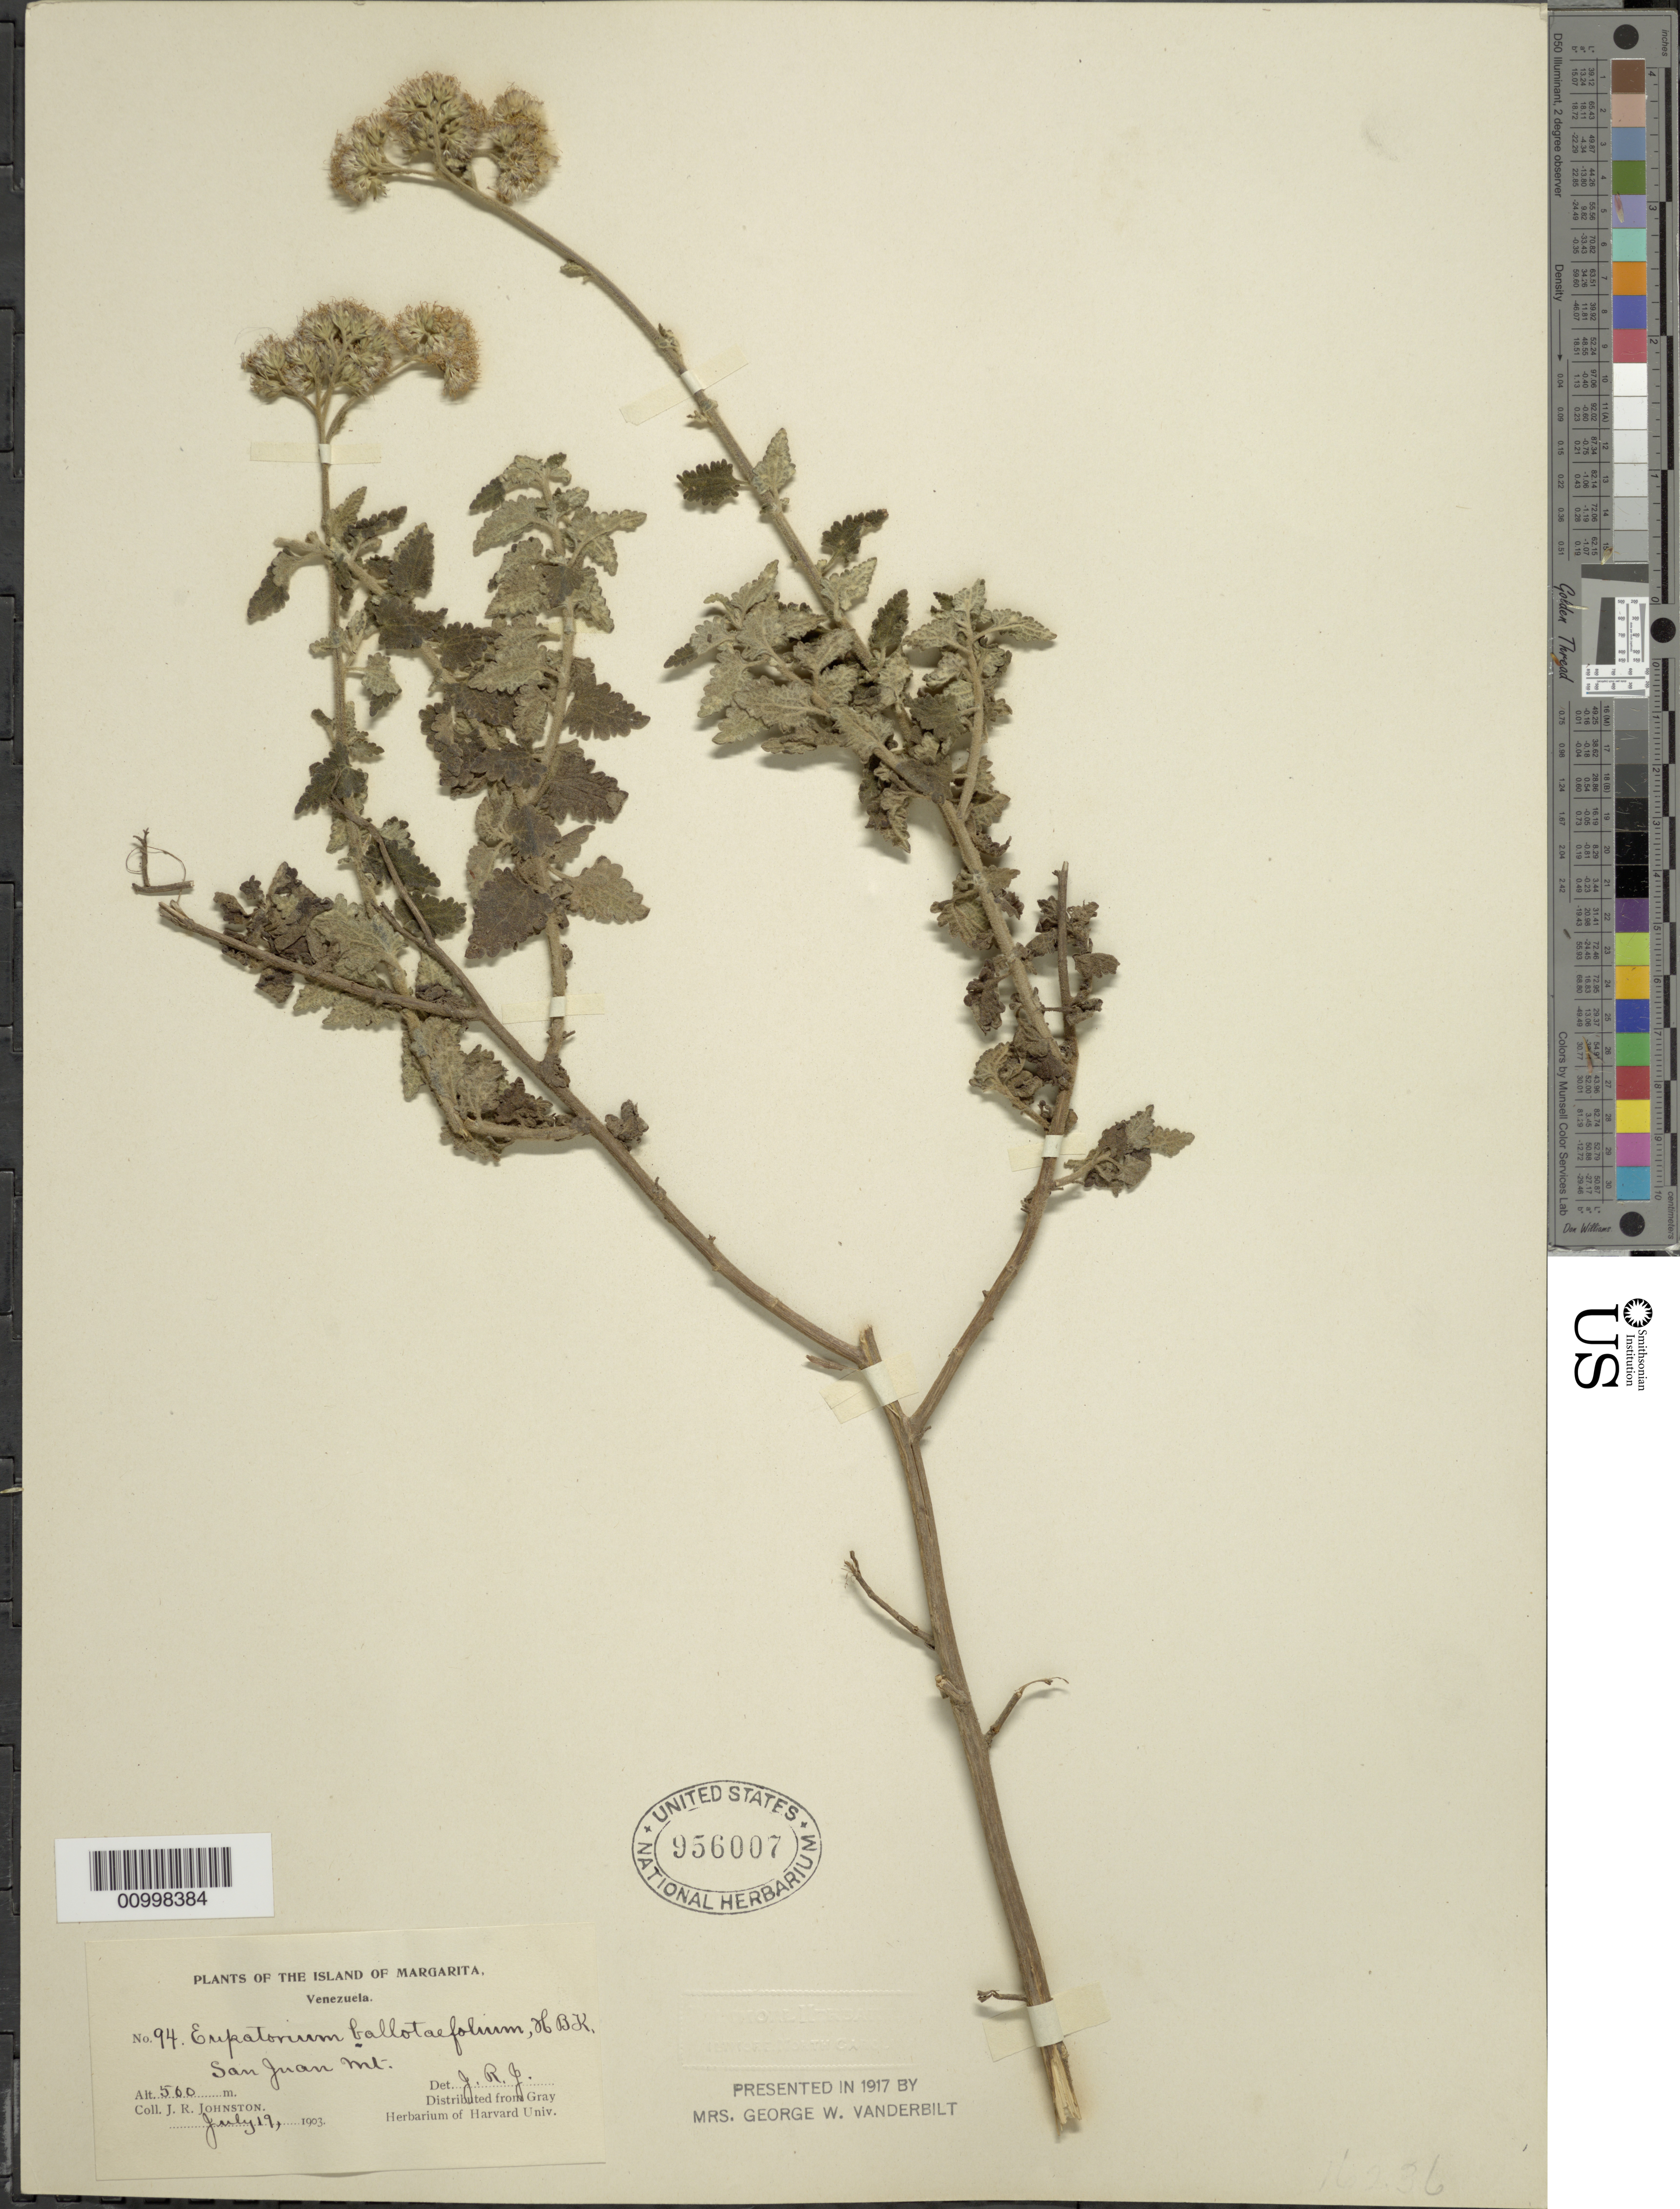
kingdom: Plantae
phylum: Tracheophyta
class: Magnoliopsida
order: Asterales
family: Asteraceae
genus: Conocliniopsis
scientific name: Conocliniopsis prasiifolia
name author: (DC.) R.M. King & H. Rob.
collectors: J. Johnston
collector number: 94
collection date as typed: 19 Jul 1903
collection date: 1903-07-19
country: Venezuela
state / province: Nueva Esparta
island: Margarita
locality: San Juan Mountain.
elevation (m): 500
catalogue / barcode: US 956007